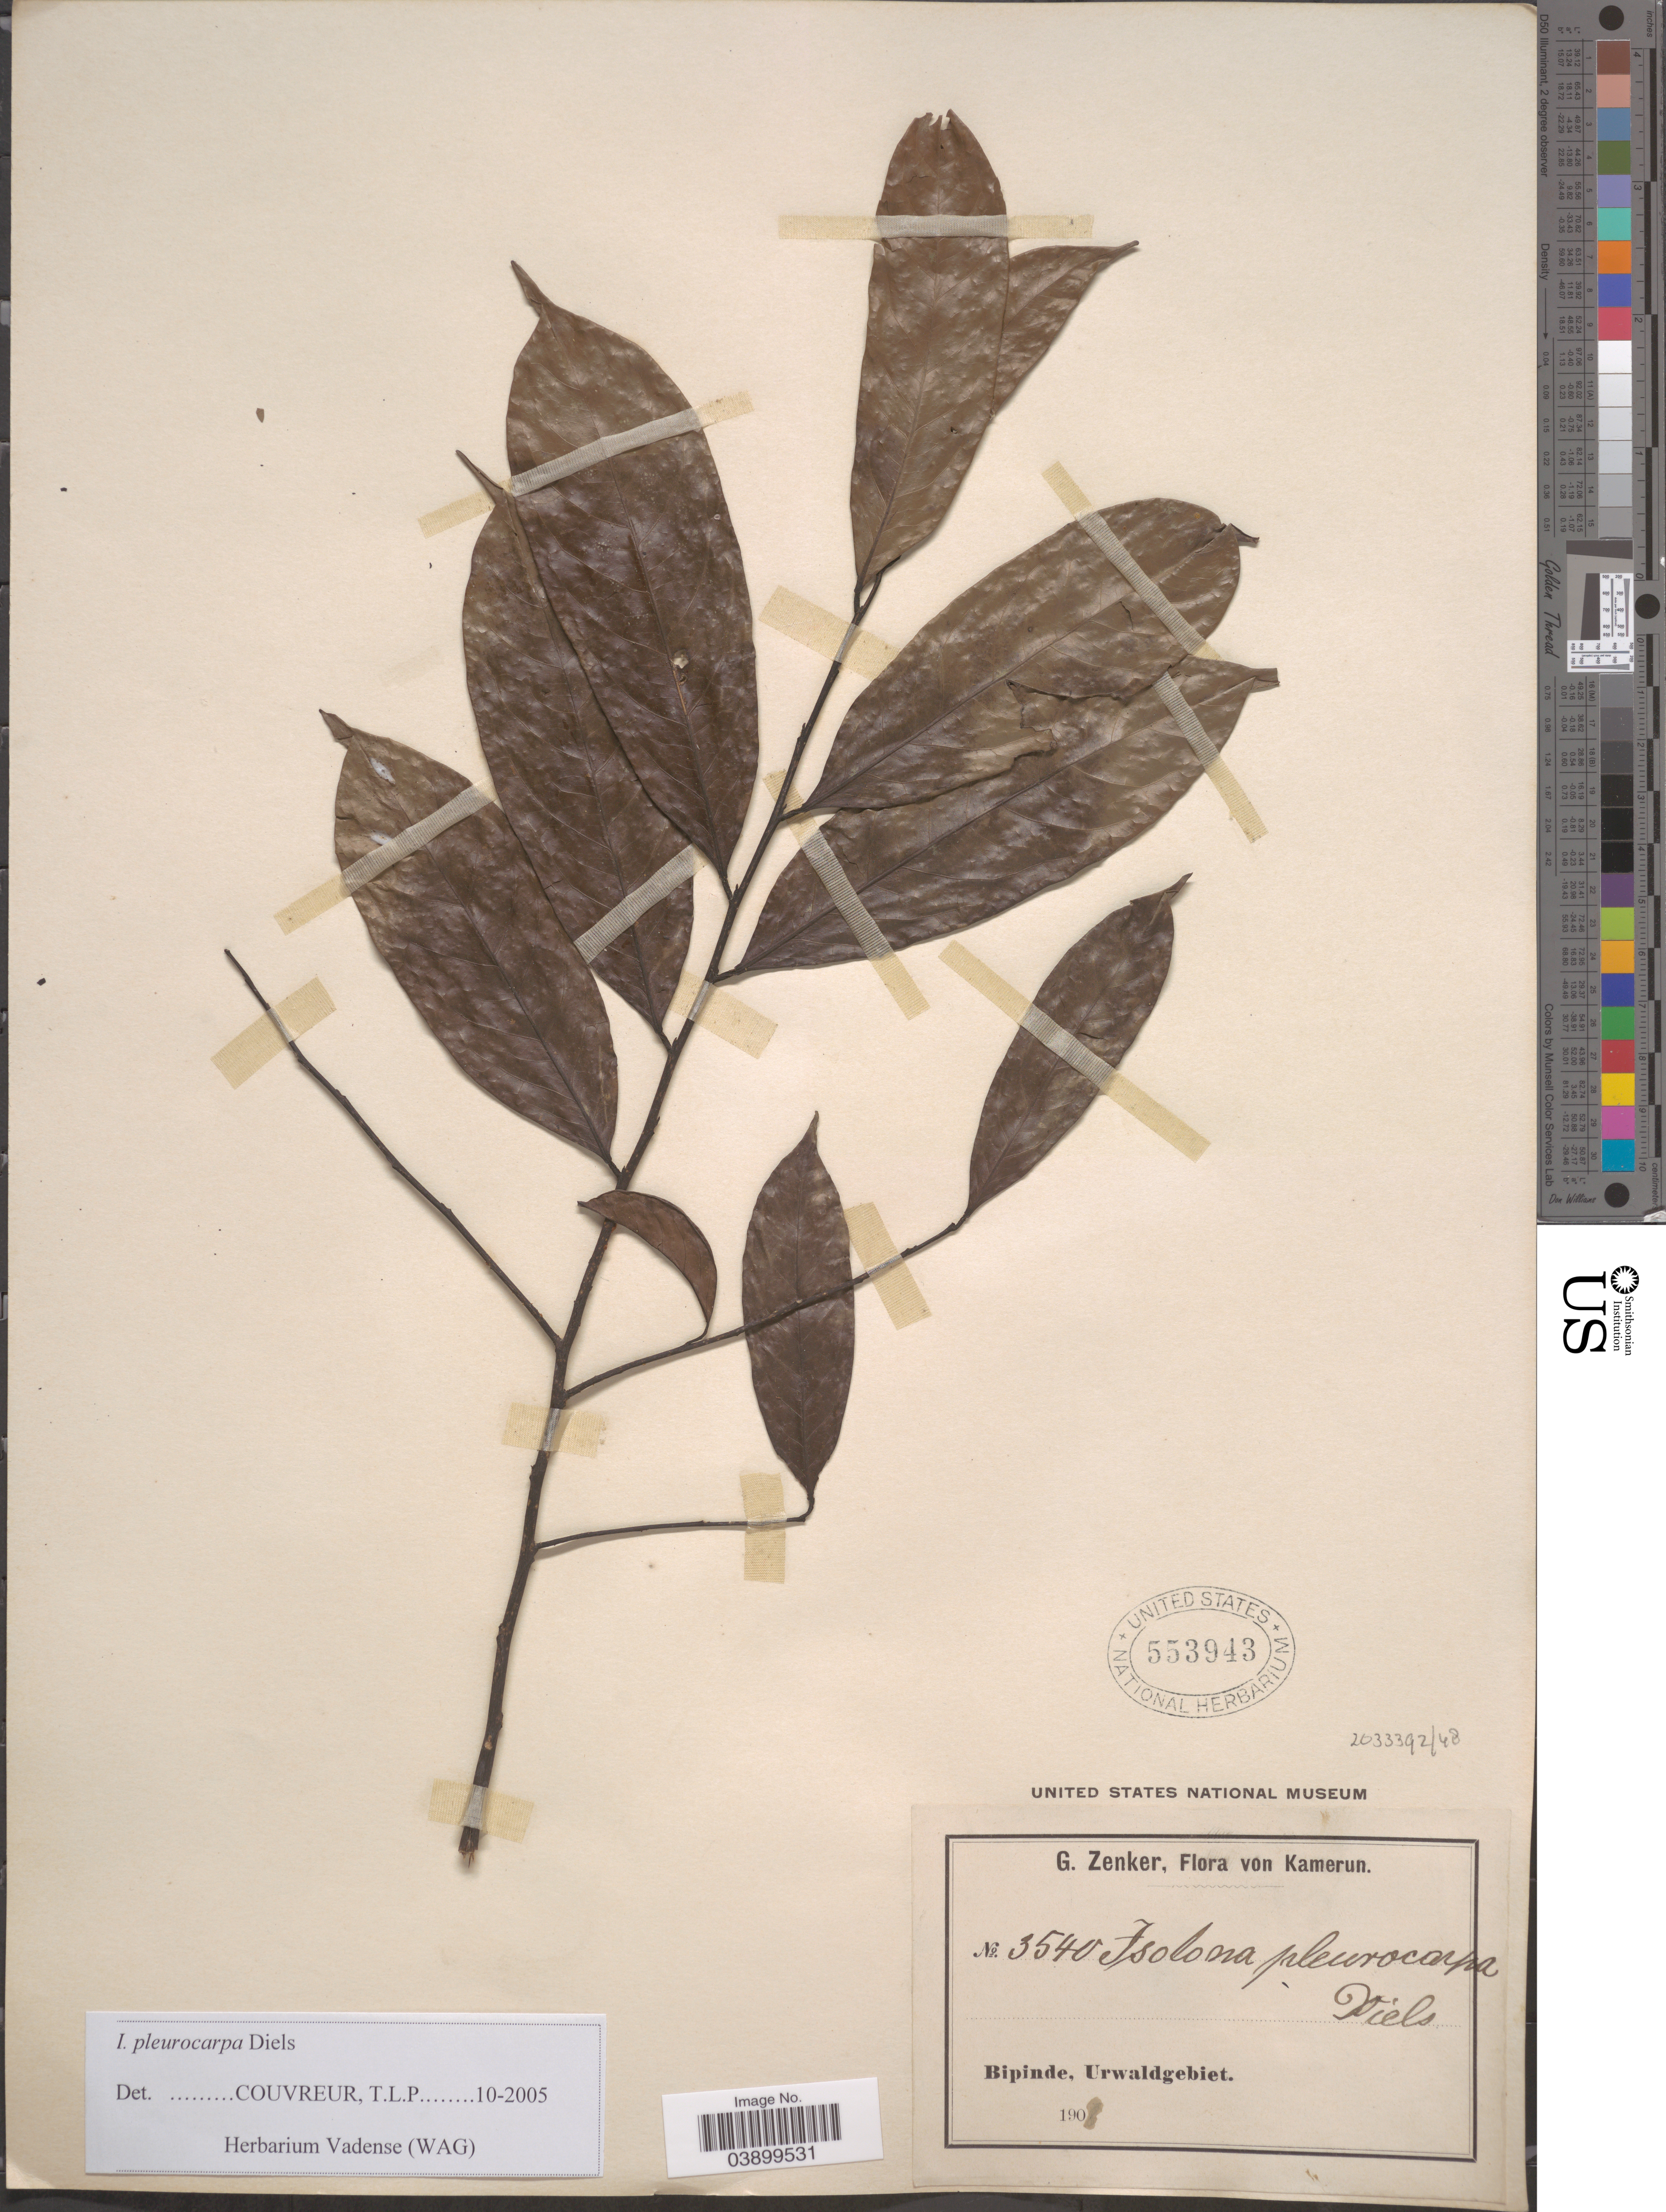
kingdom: Plantae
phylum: Tracheophyta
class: Magnoliopsida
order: Magnoliales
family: Annonaceae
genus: Isolona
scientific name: Isolona pleurocarpa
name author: Diels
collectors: G. A. Zenker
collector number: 3540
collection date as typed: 190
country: Cameroon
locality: Bipinde, Urwaldgebiet.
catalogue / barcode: US 553943